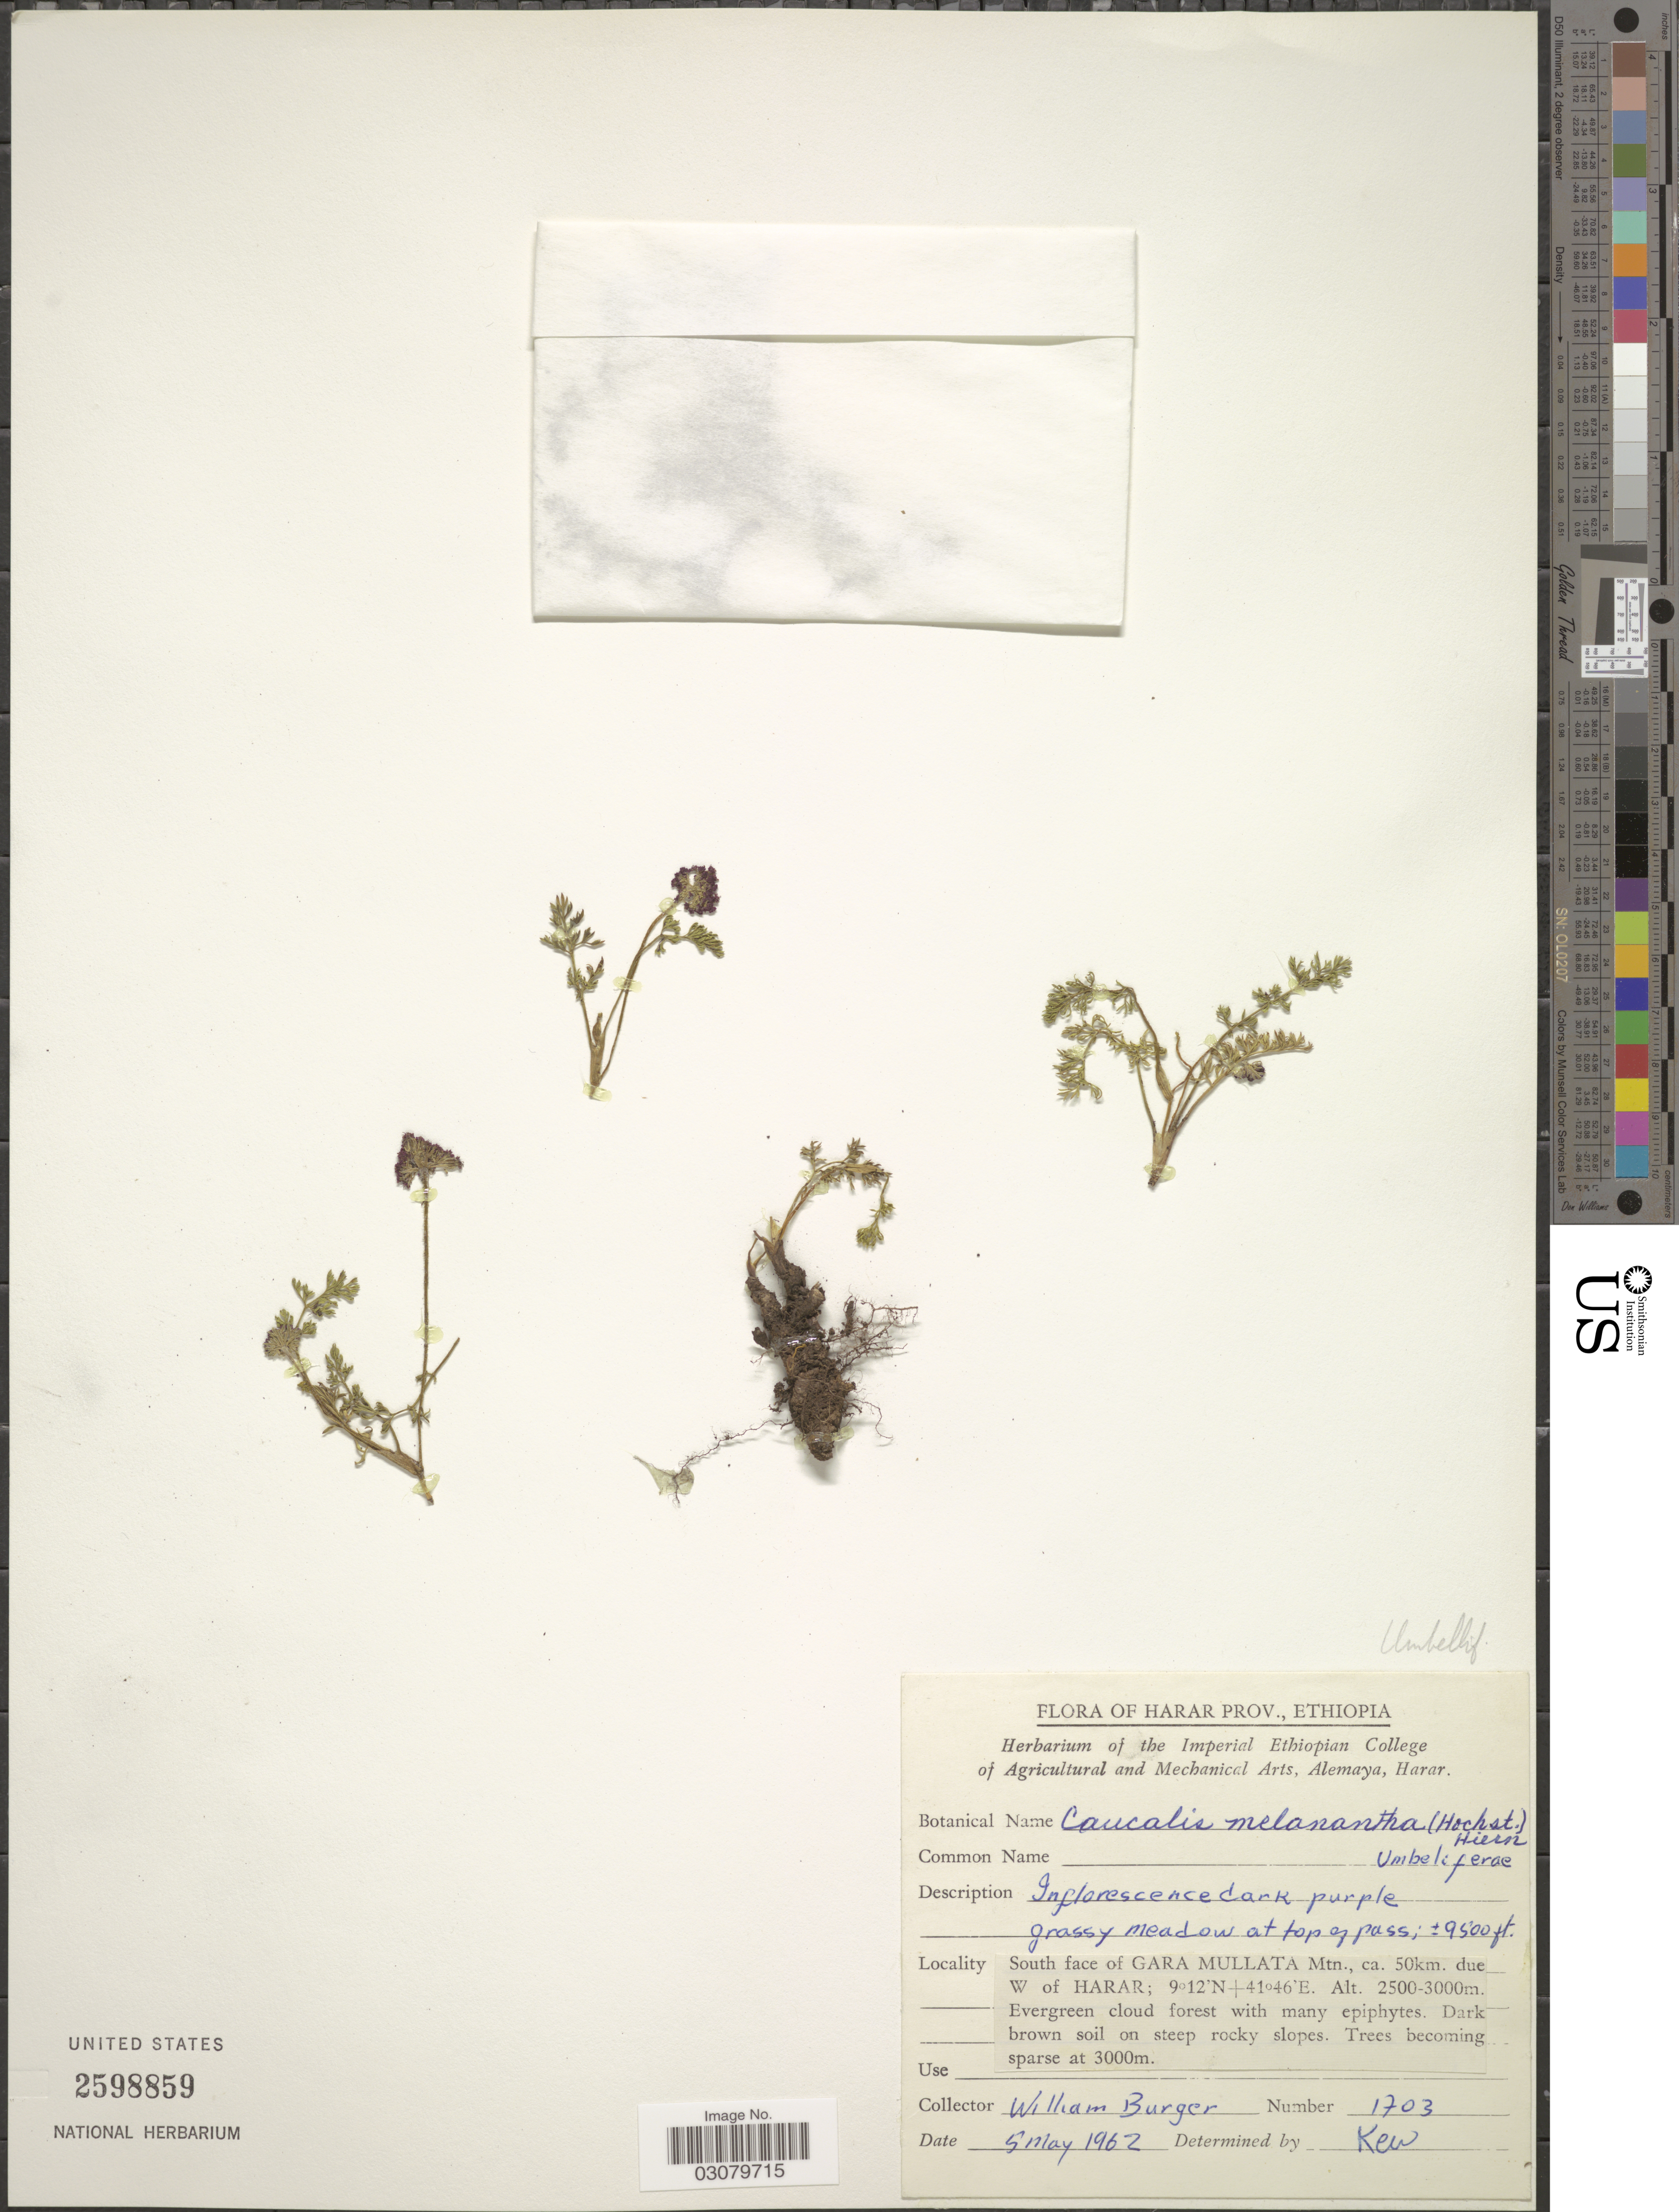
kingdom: Plantae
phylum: Tracheophyta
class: Magnoliopsida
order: Apiales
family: Apiaceae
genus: Caucalis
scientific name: Caucalis melanantha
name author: (Steud. ex Hochst.) Benth. & Hook. f.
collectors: W. Burger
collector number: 1703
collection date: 1962-05-05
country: Ethiopia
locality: Harar Prov. South face of Gara Mullata Mtn., ca. 50km due W of Harar.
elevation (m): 2500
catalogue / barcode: US 2598859